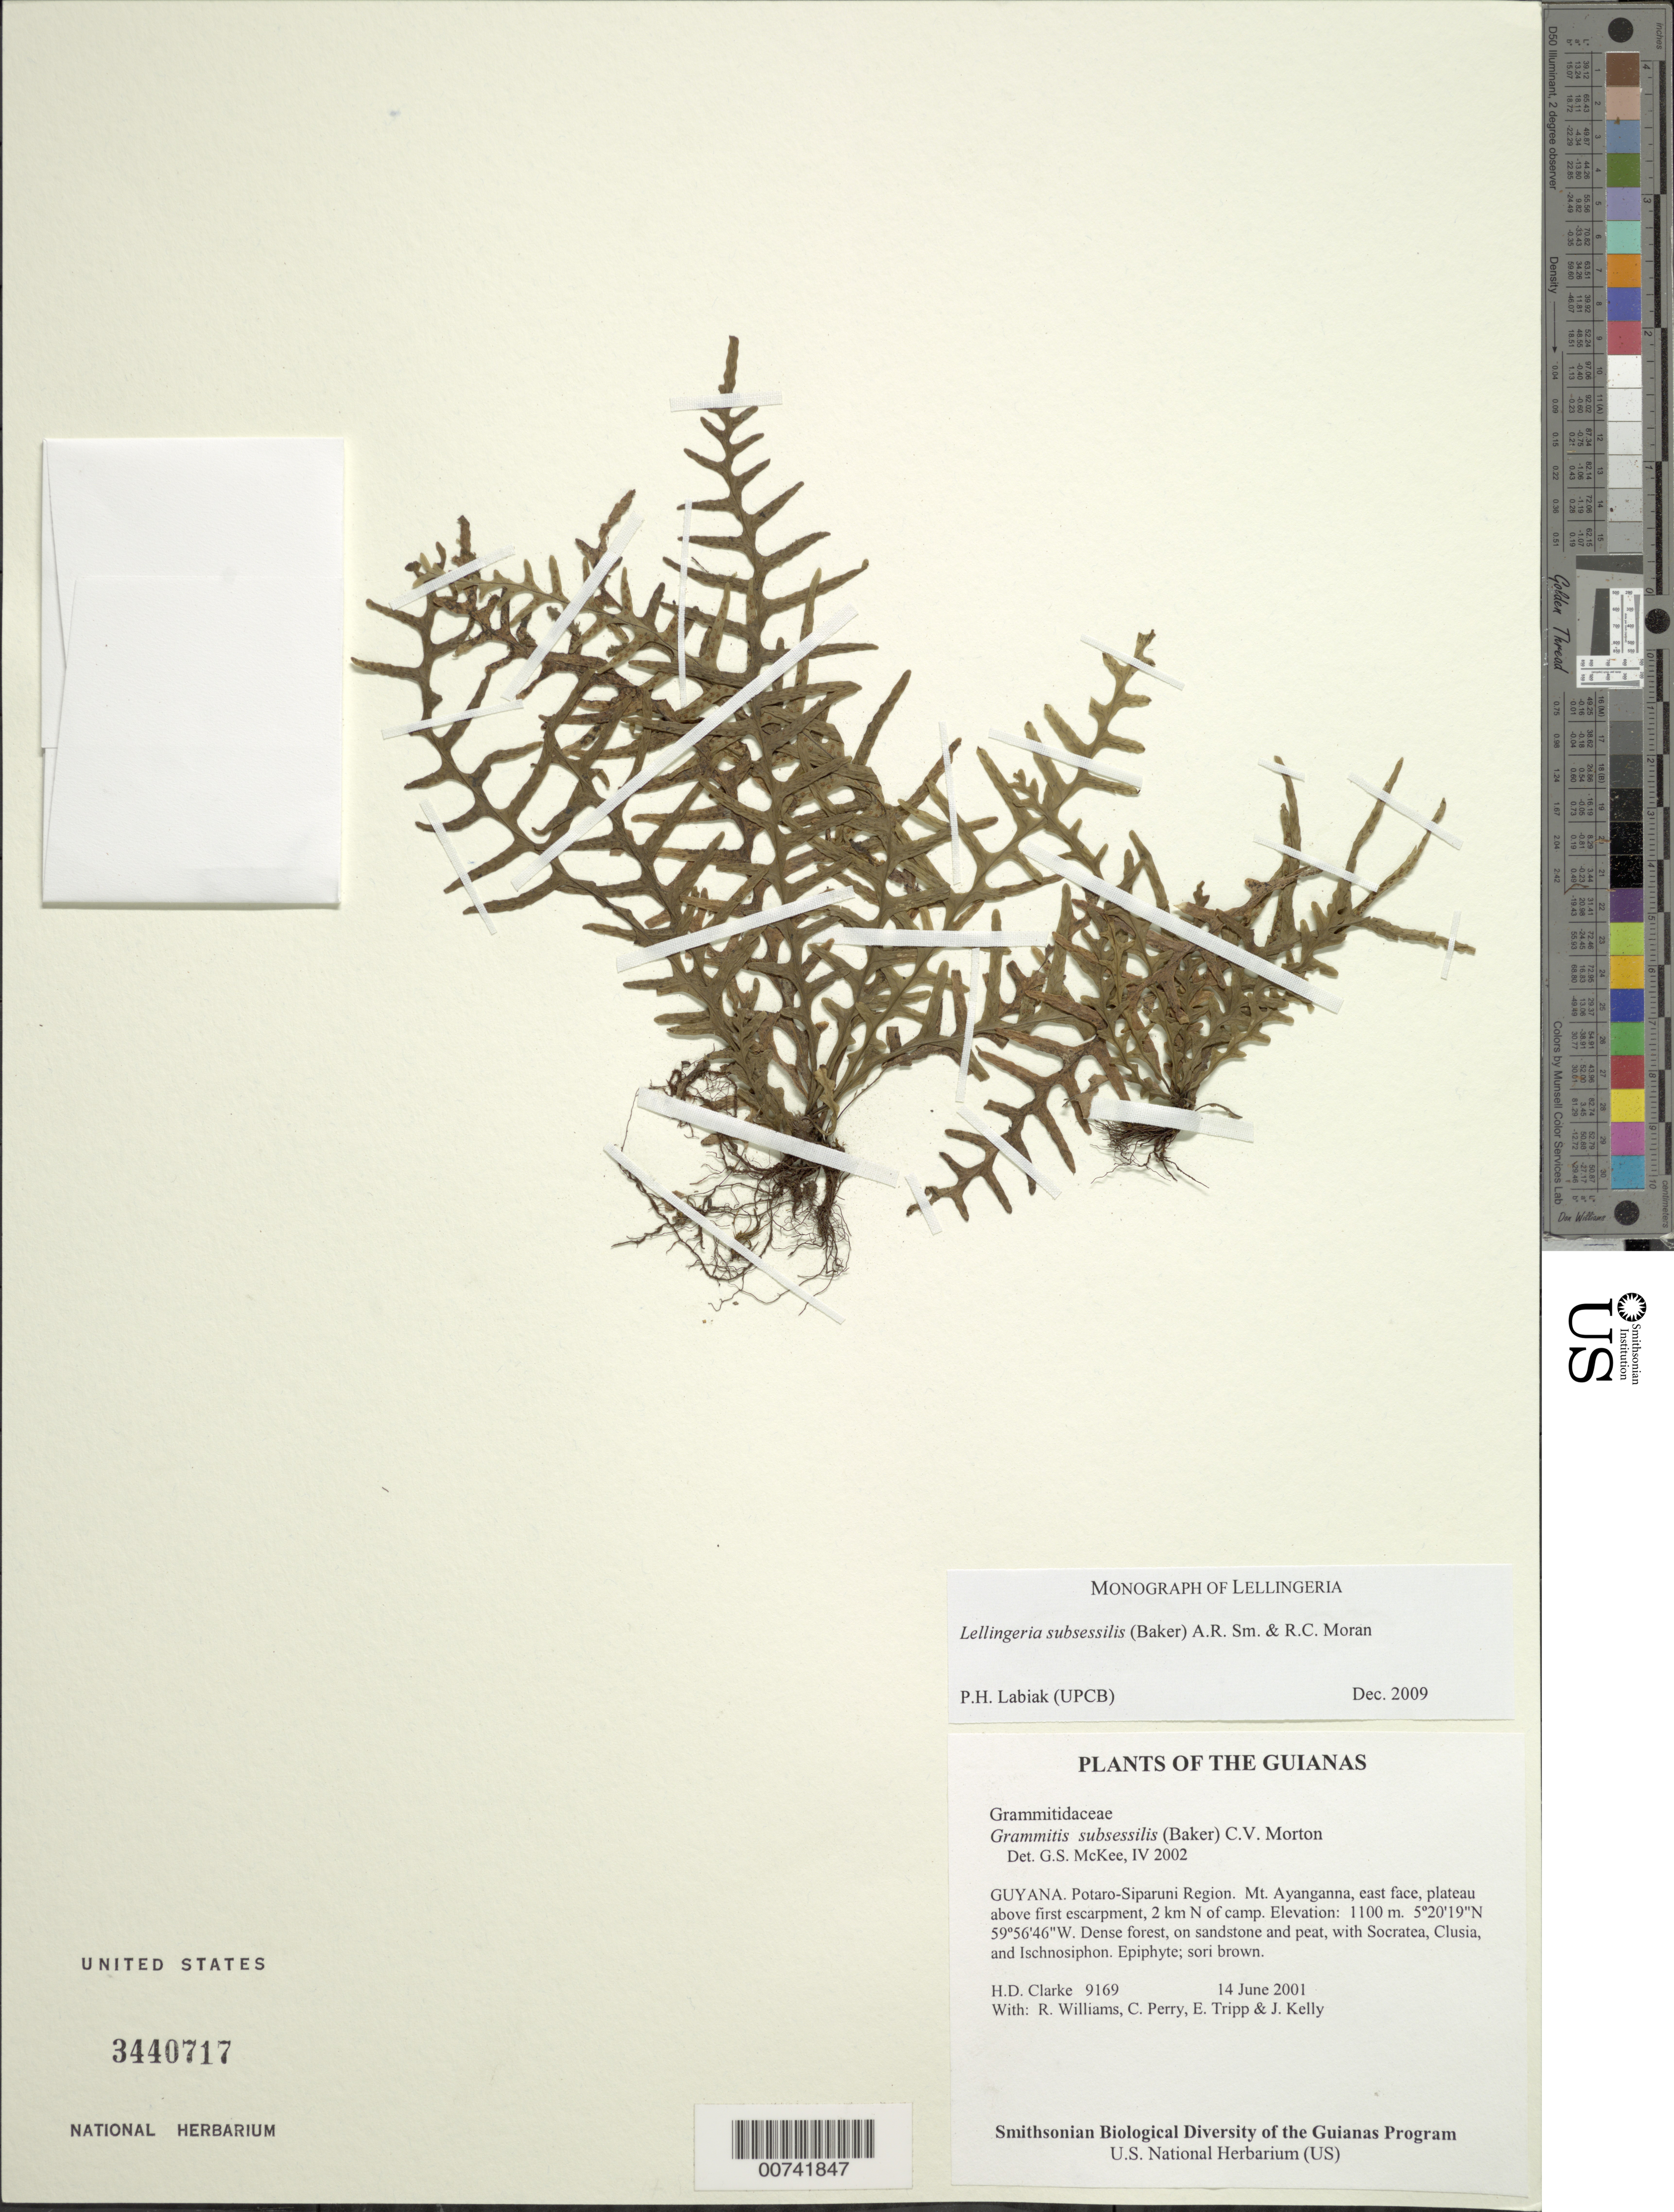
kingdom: Plantae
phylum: Tracheophyta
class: Polypodiopsida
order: Polypodiales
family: Polypodiaceae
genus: Lellingeria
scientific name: Lellingeria subsessilis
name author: (Baker) A.R. Sm. & R.C. Moran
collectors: H. D. Clarke, R. Williams, C. Perry, E. Tripp & J. Kelly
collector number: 9169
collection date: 2001-06-14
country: Guyana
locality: Potaro-Siparuni Region. Mt. Ayanganna, east face, plateau above first escarpment, 2 km N of camp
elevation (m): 1100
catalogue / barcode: US 3440717